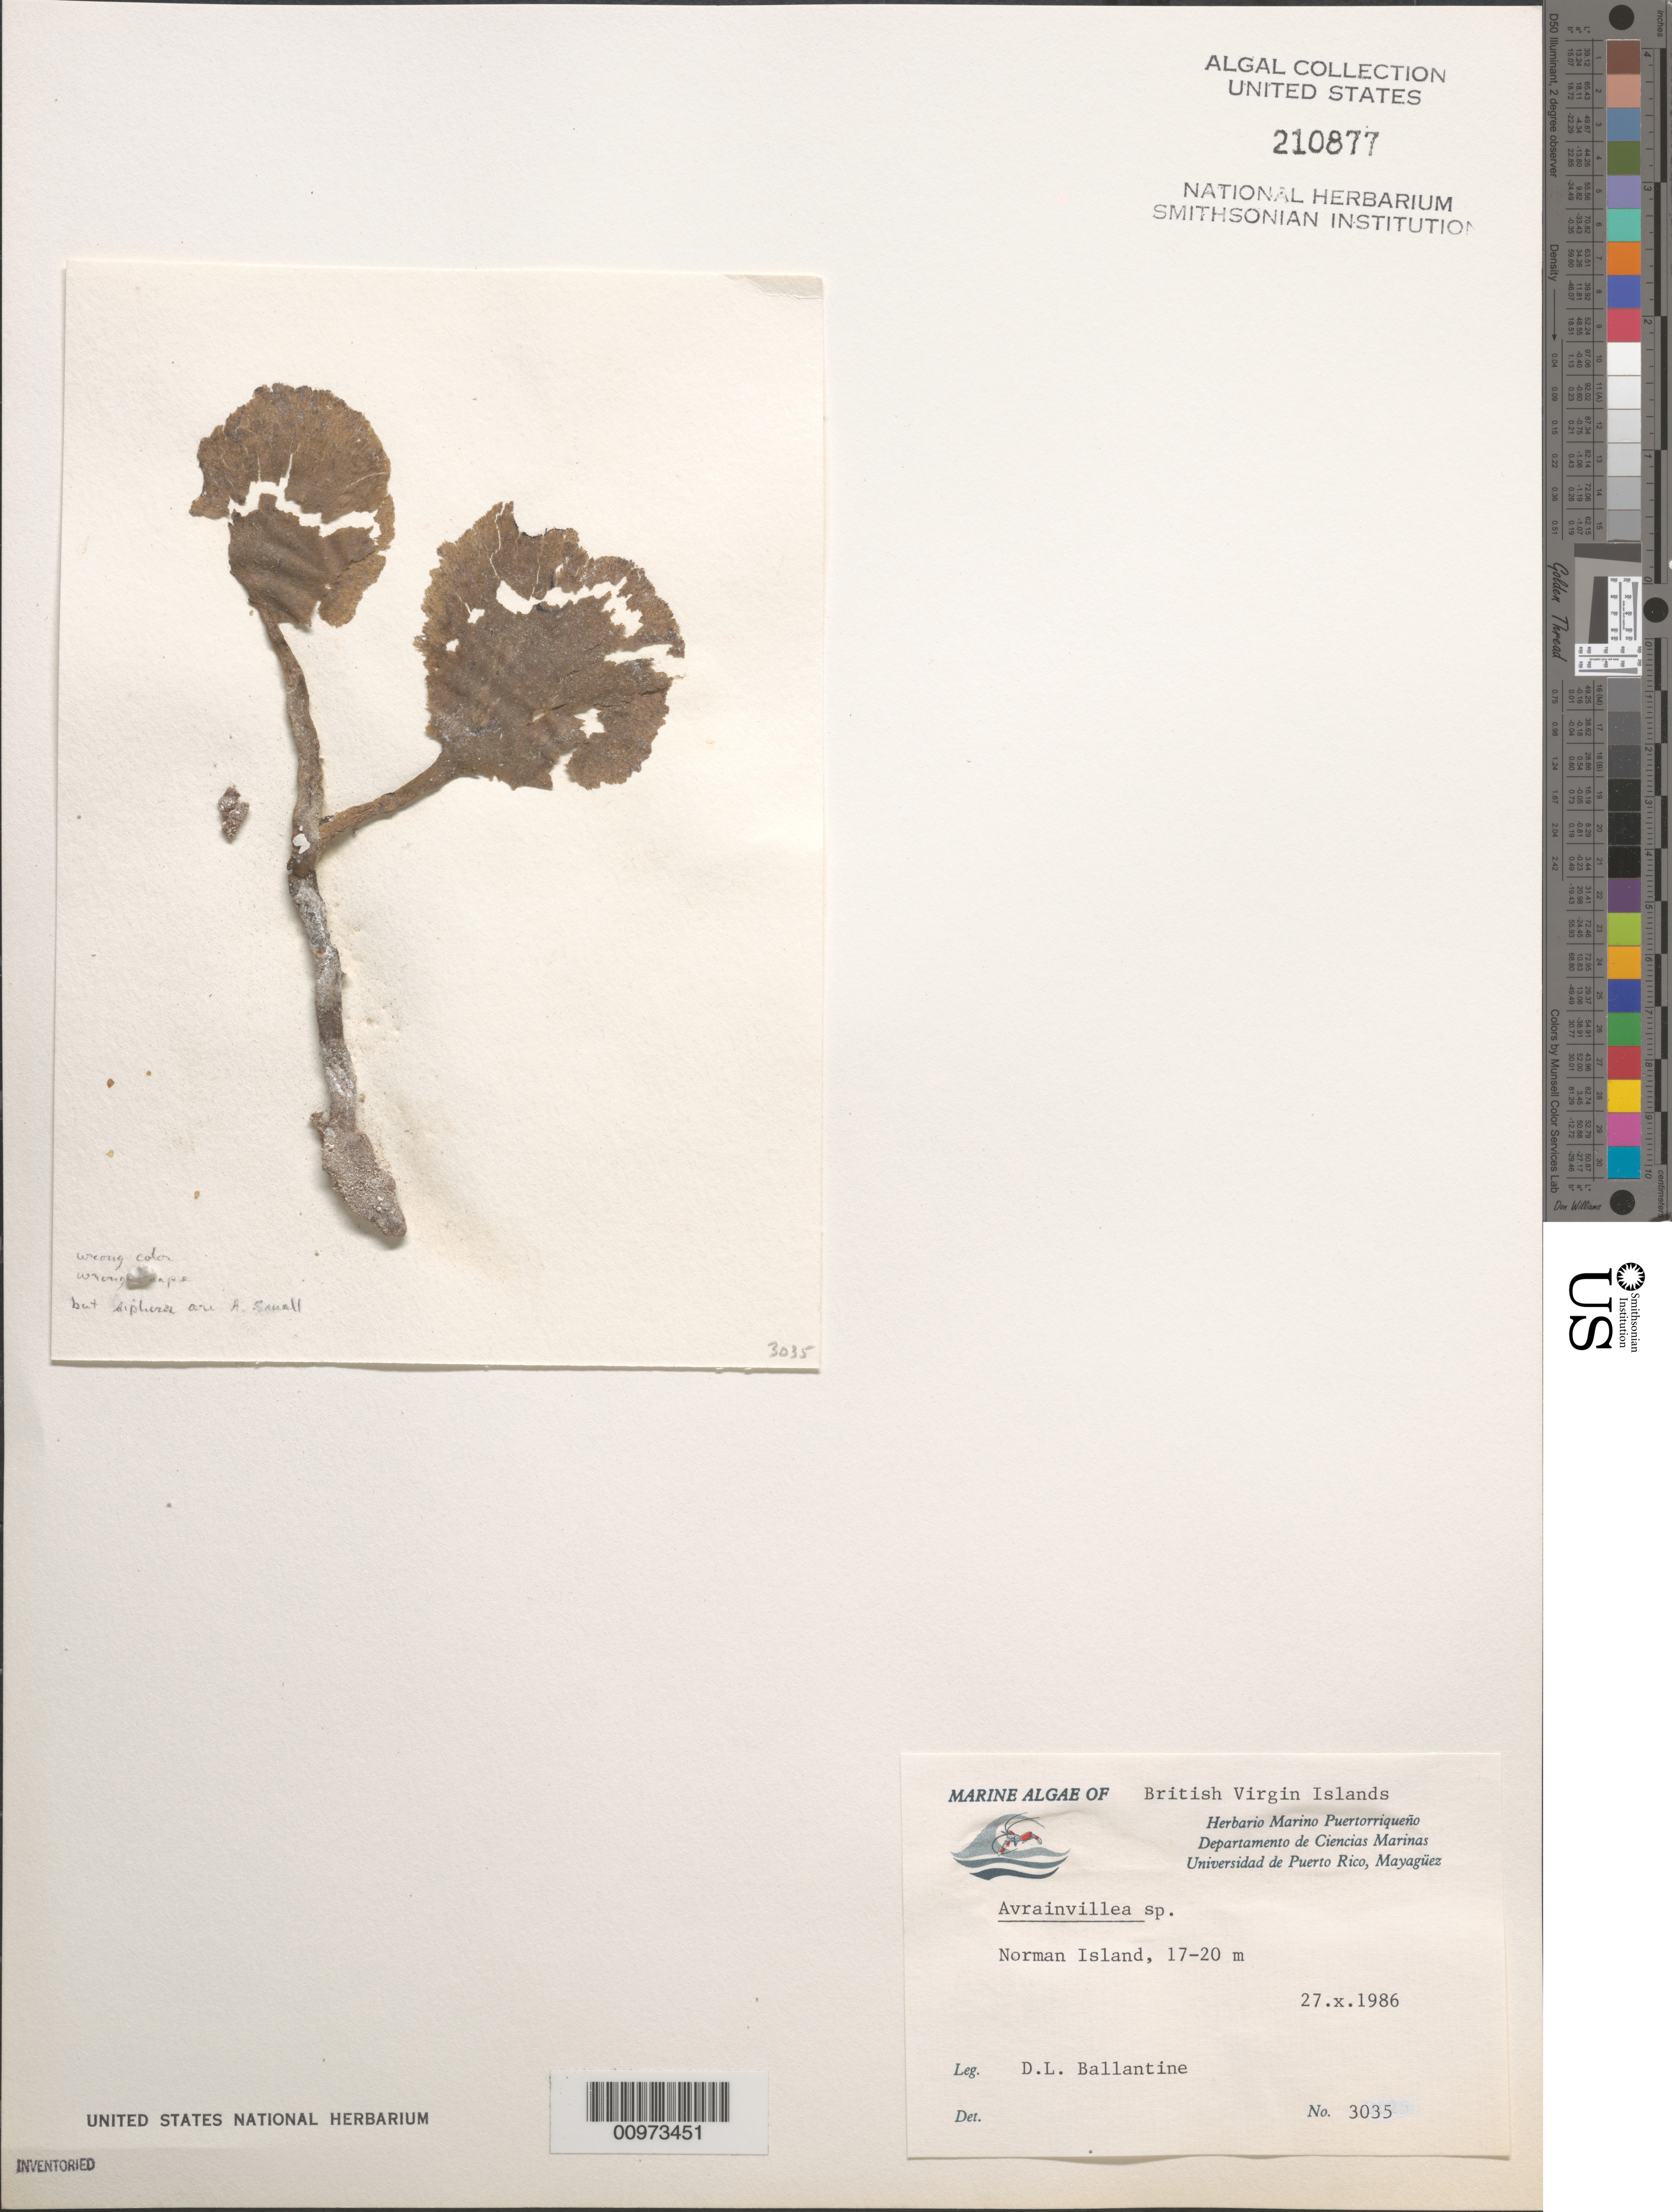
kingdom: Plantae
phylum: Chlorophyta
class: Ulvophyceae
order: Bryopsidales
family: Dichotomosiphonaceae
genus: Avrainvillea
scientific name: Avrainvillea sp.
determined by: Brooks, B. L., (BOT), Smithsonian Institution - National Museum of Natural History (UNITED STATES)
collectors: D.L. Ballantine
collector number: DLB 3035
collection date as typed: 27 Oct 1986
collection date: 1986-10-27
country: British Virgin Islands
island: Norman Island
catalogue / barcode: US 210877